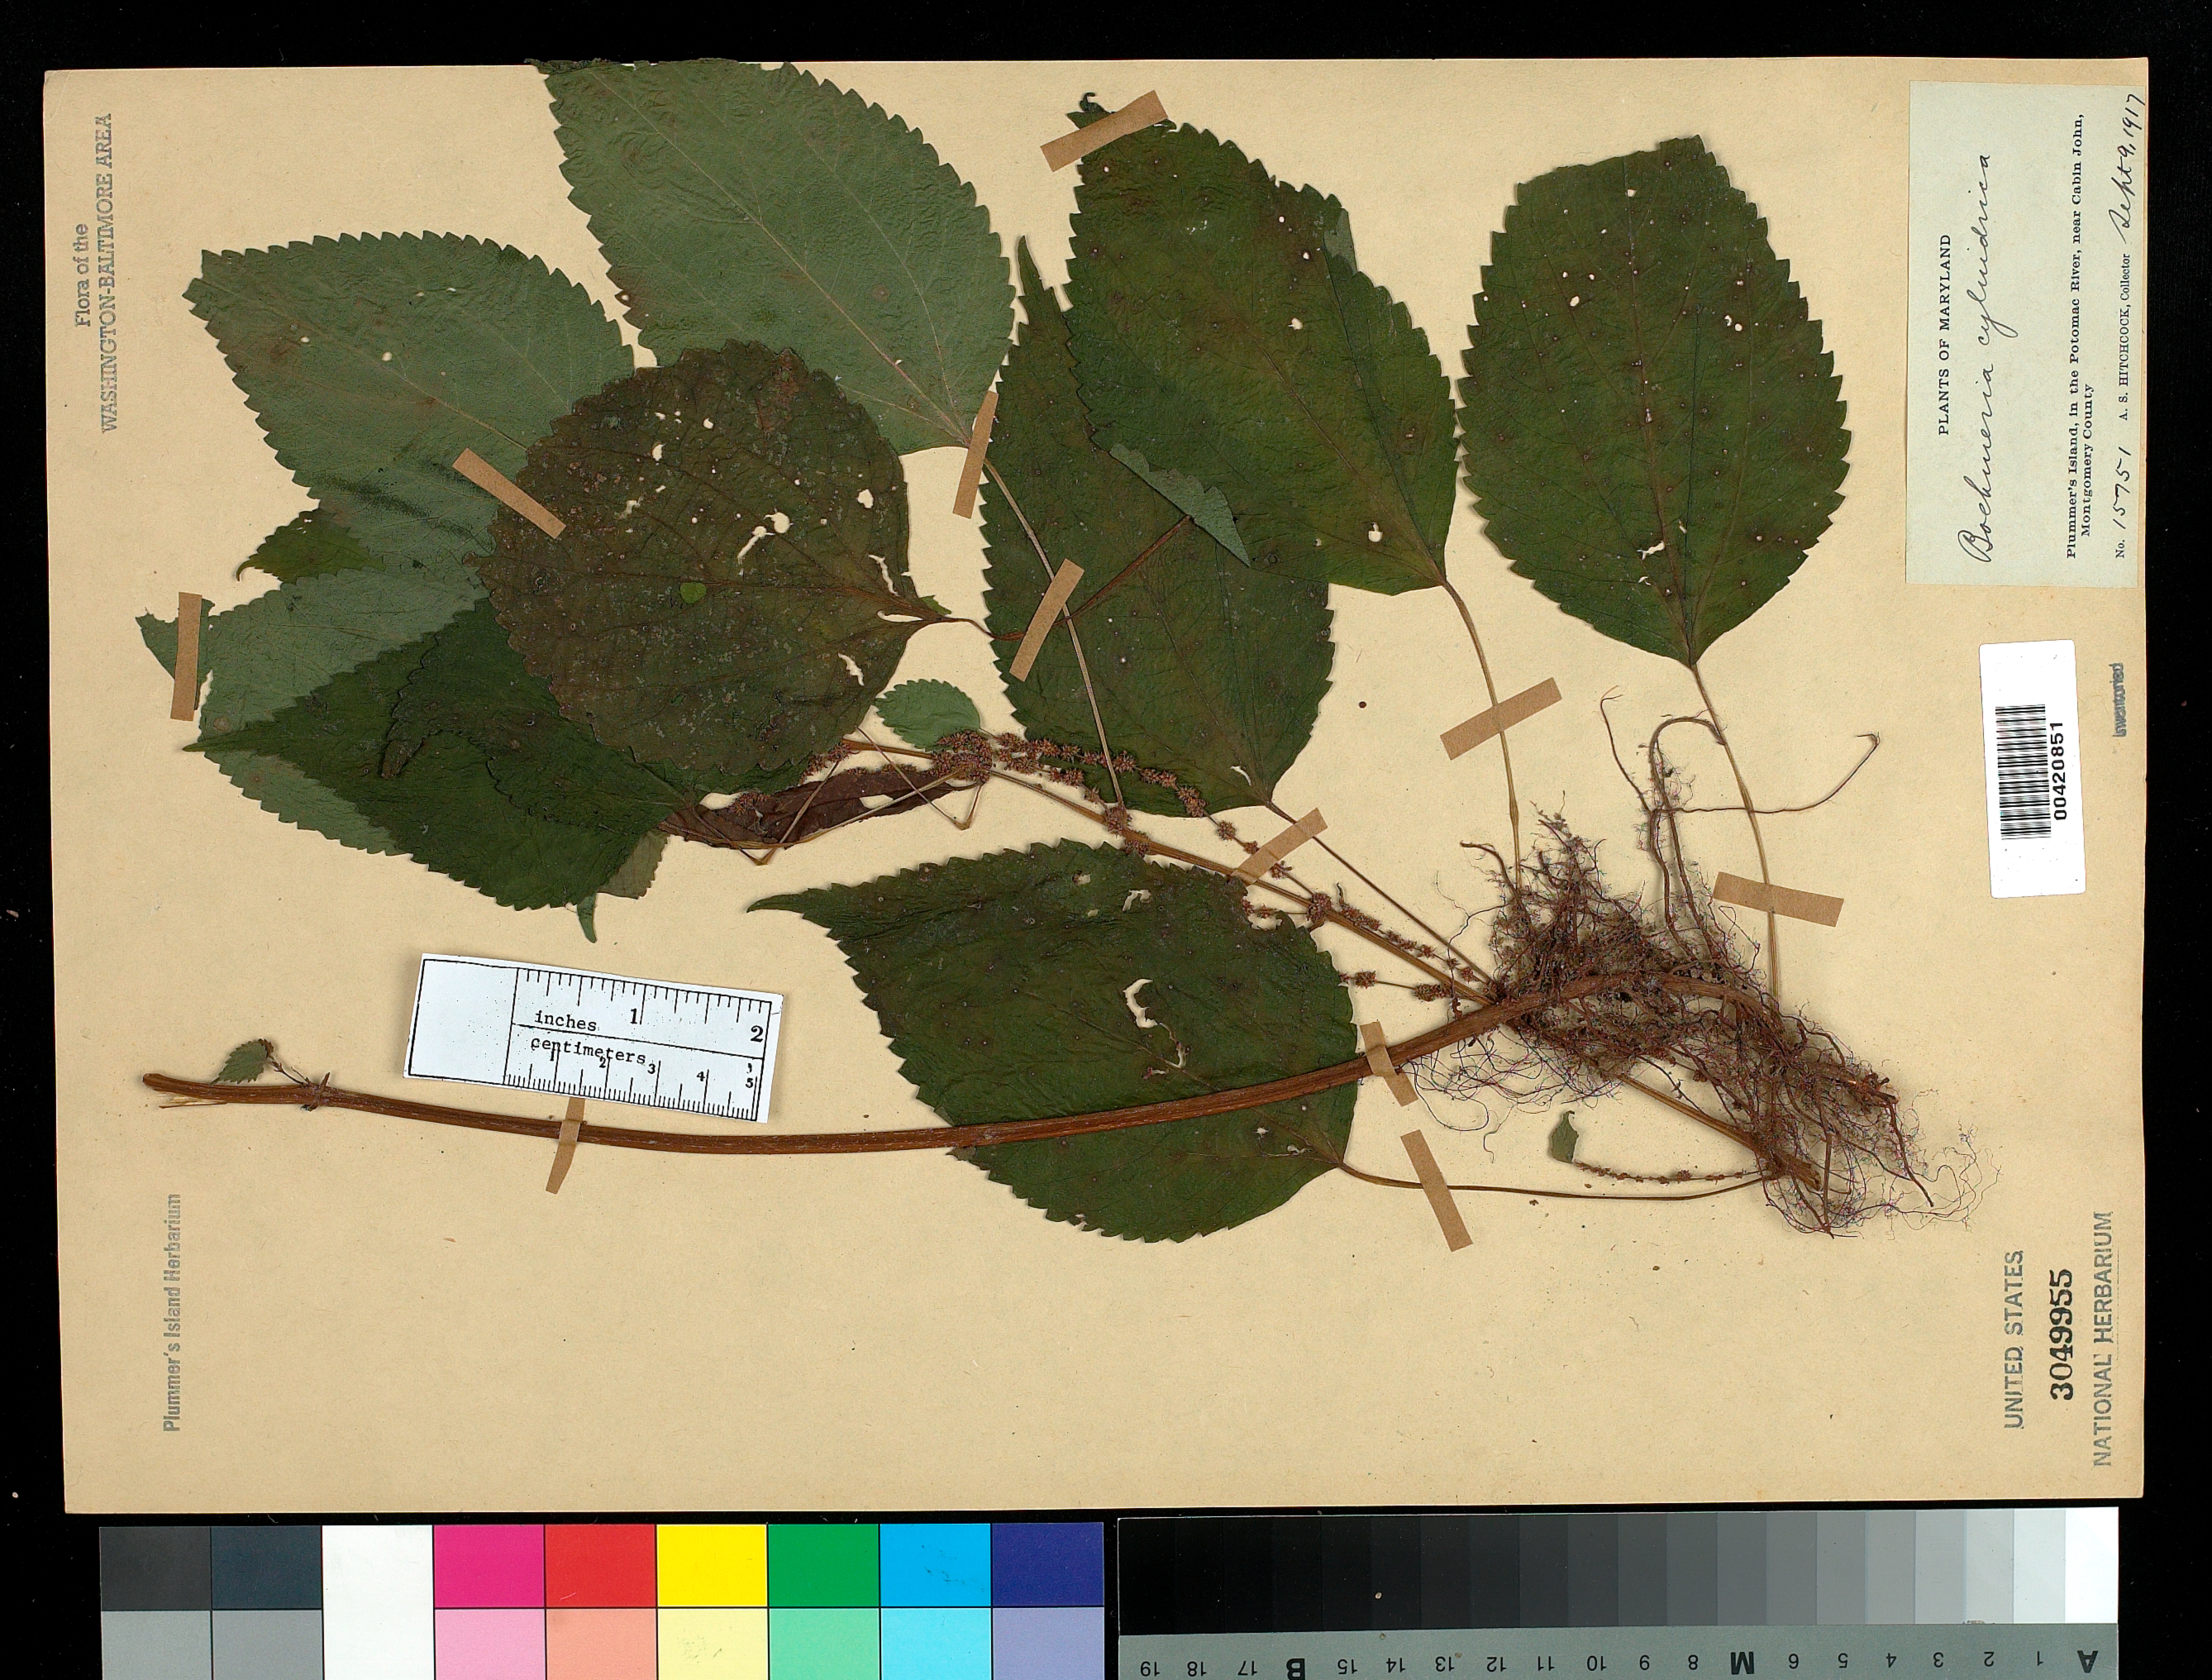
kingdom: Plantae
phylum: Tracheophyta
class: Magnoliopsida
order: Rosales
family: Urticaceae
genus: Boehmeria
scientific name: Boehmeria cylindrica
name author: (L.) Sw.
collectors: A. S. Hitchcock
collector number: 15751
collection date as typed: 09 Sep 1917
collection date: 1917-09-09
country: United States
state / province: Maryland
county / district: Montgomery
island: Plummers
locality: Plummer's Island C. & O. Canal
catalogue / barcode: US 3049955